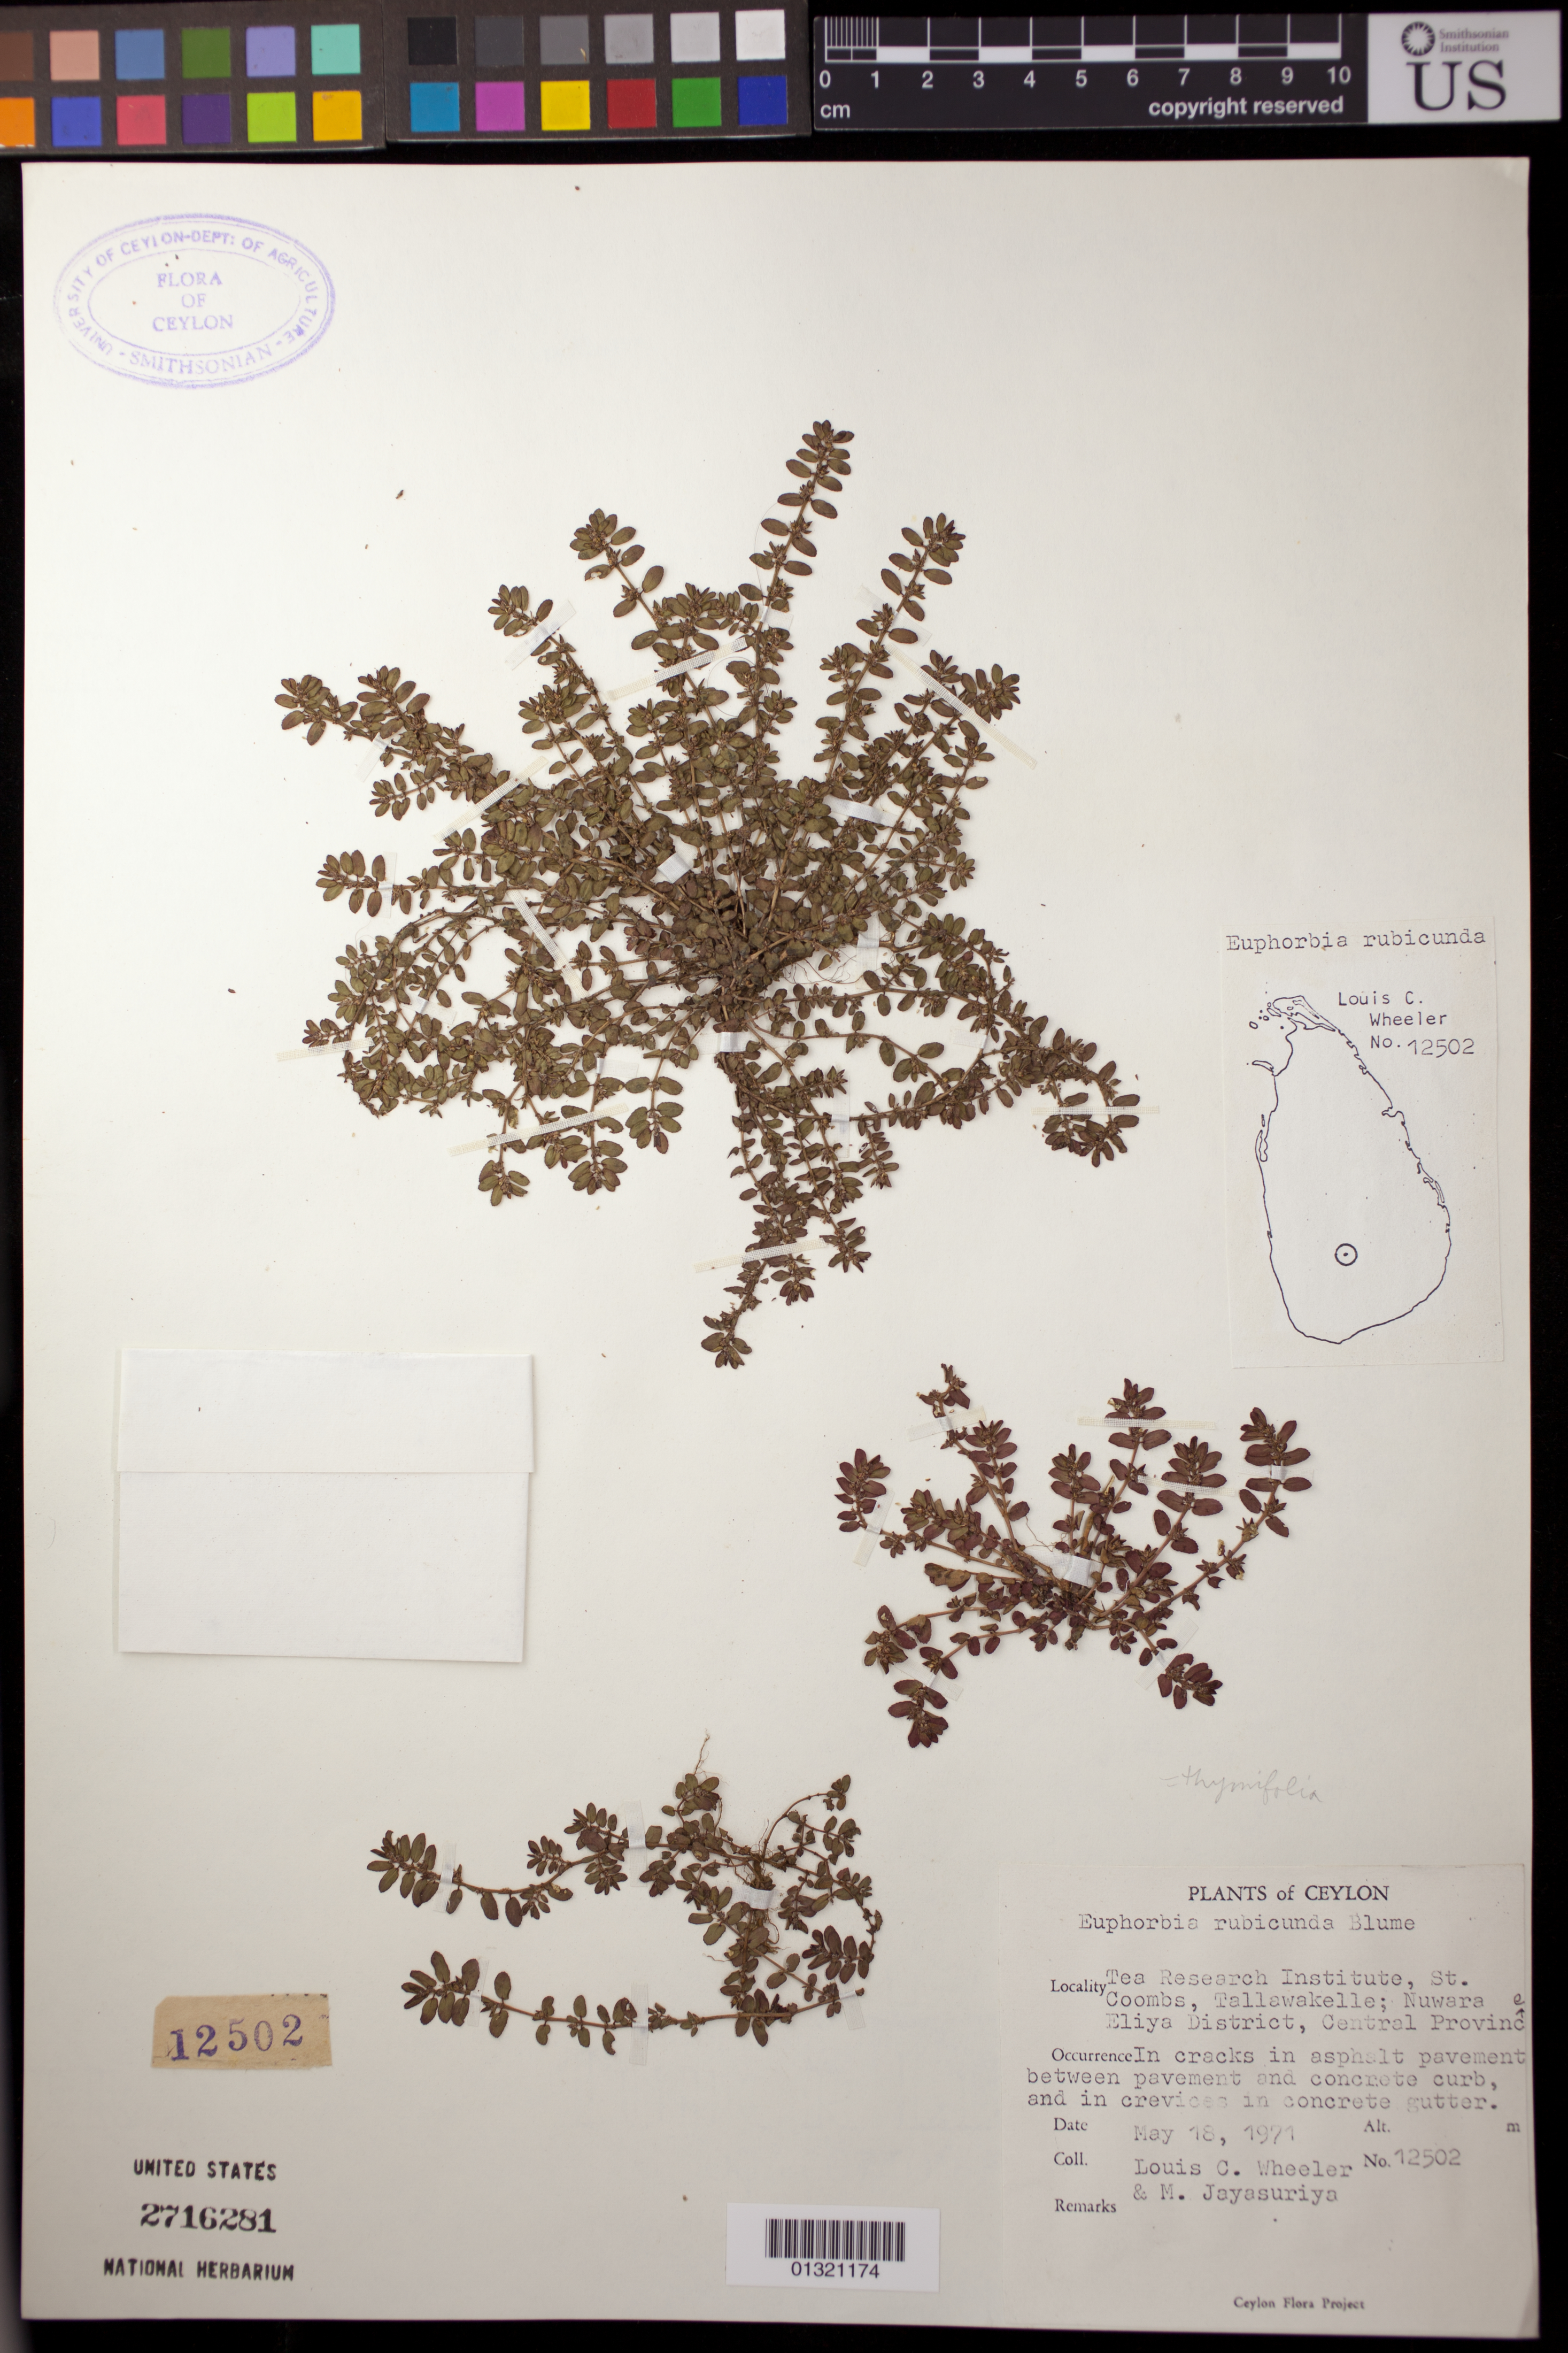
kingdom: Plantae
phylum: Tracheophyta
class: Magnoliopsida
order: Malpighiales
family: Euphorbiaceae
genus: Euphorbia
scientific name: Euphorbia thymifolia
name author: L.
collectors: L. C. Wheeler & M. Jayasuriya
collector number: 12502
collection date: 1971-05-18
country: Sri Lanka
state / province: Central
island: Ceylon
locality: Tea Research Institute, St. Coombs, Tallawakelle [Talawakele]; Nuwara, Eliya District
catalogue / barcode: US 2716281